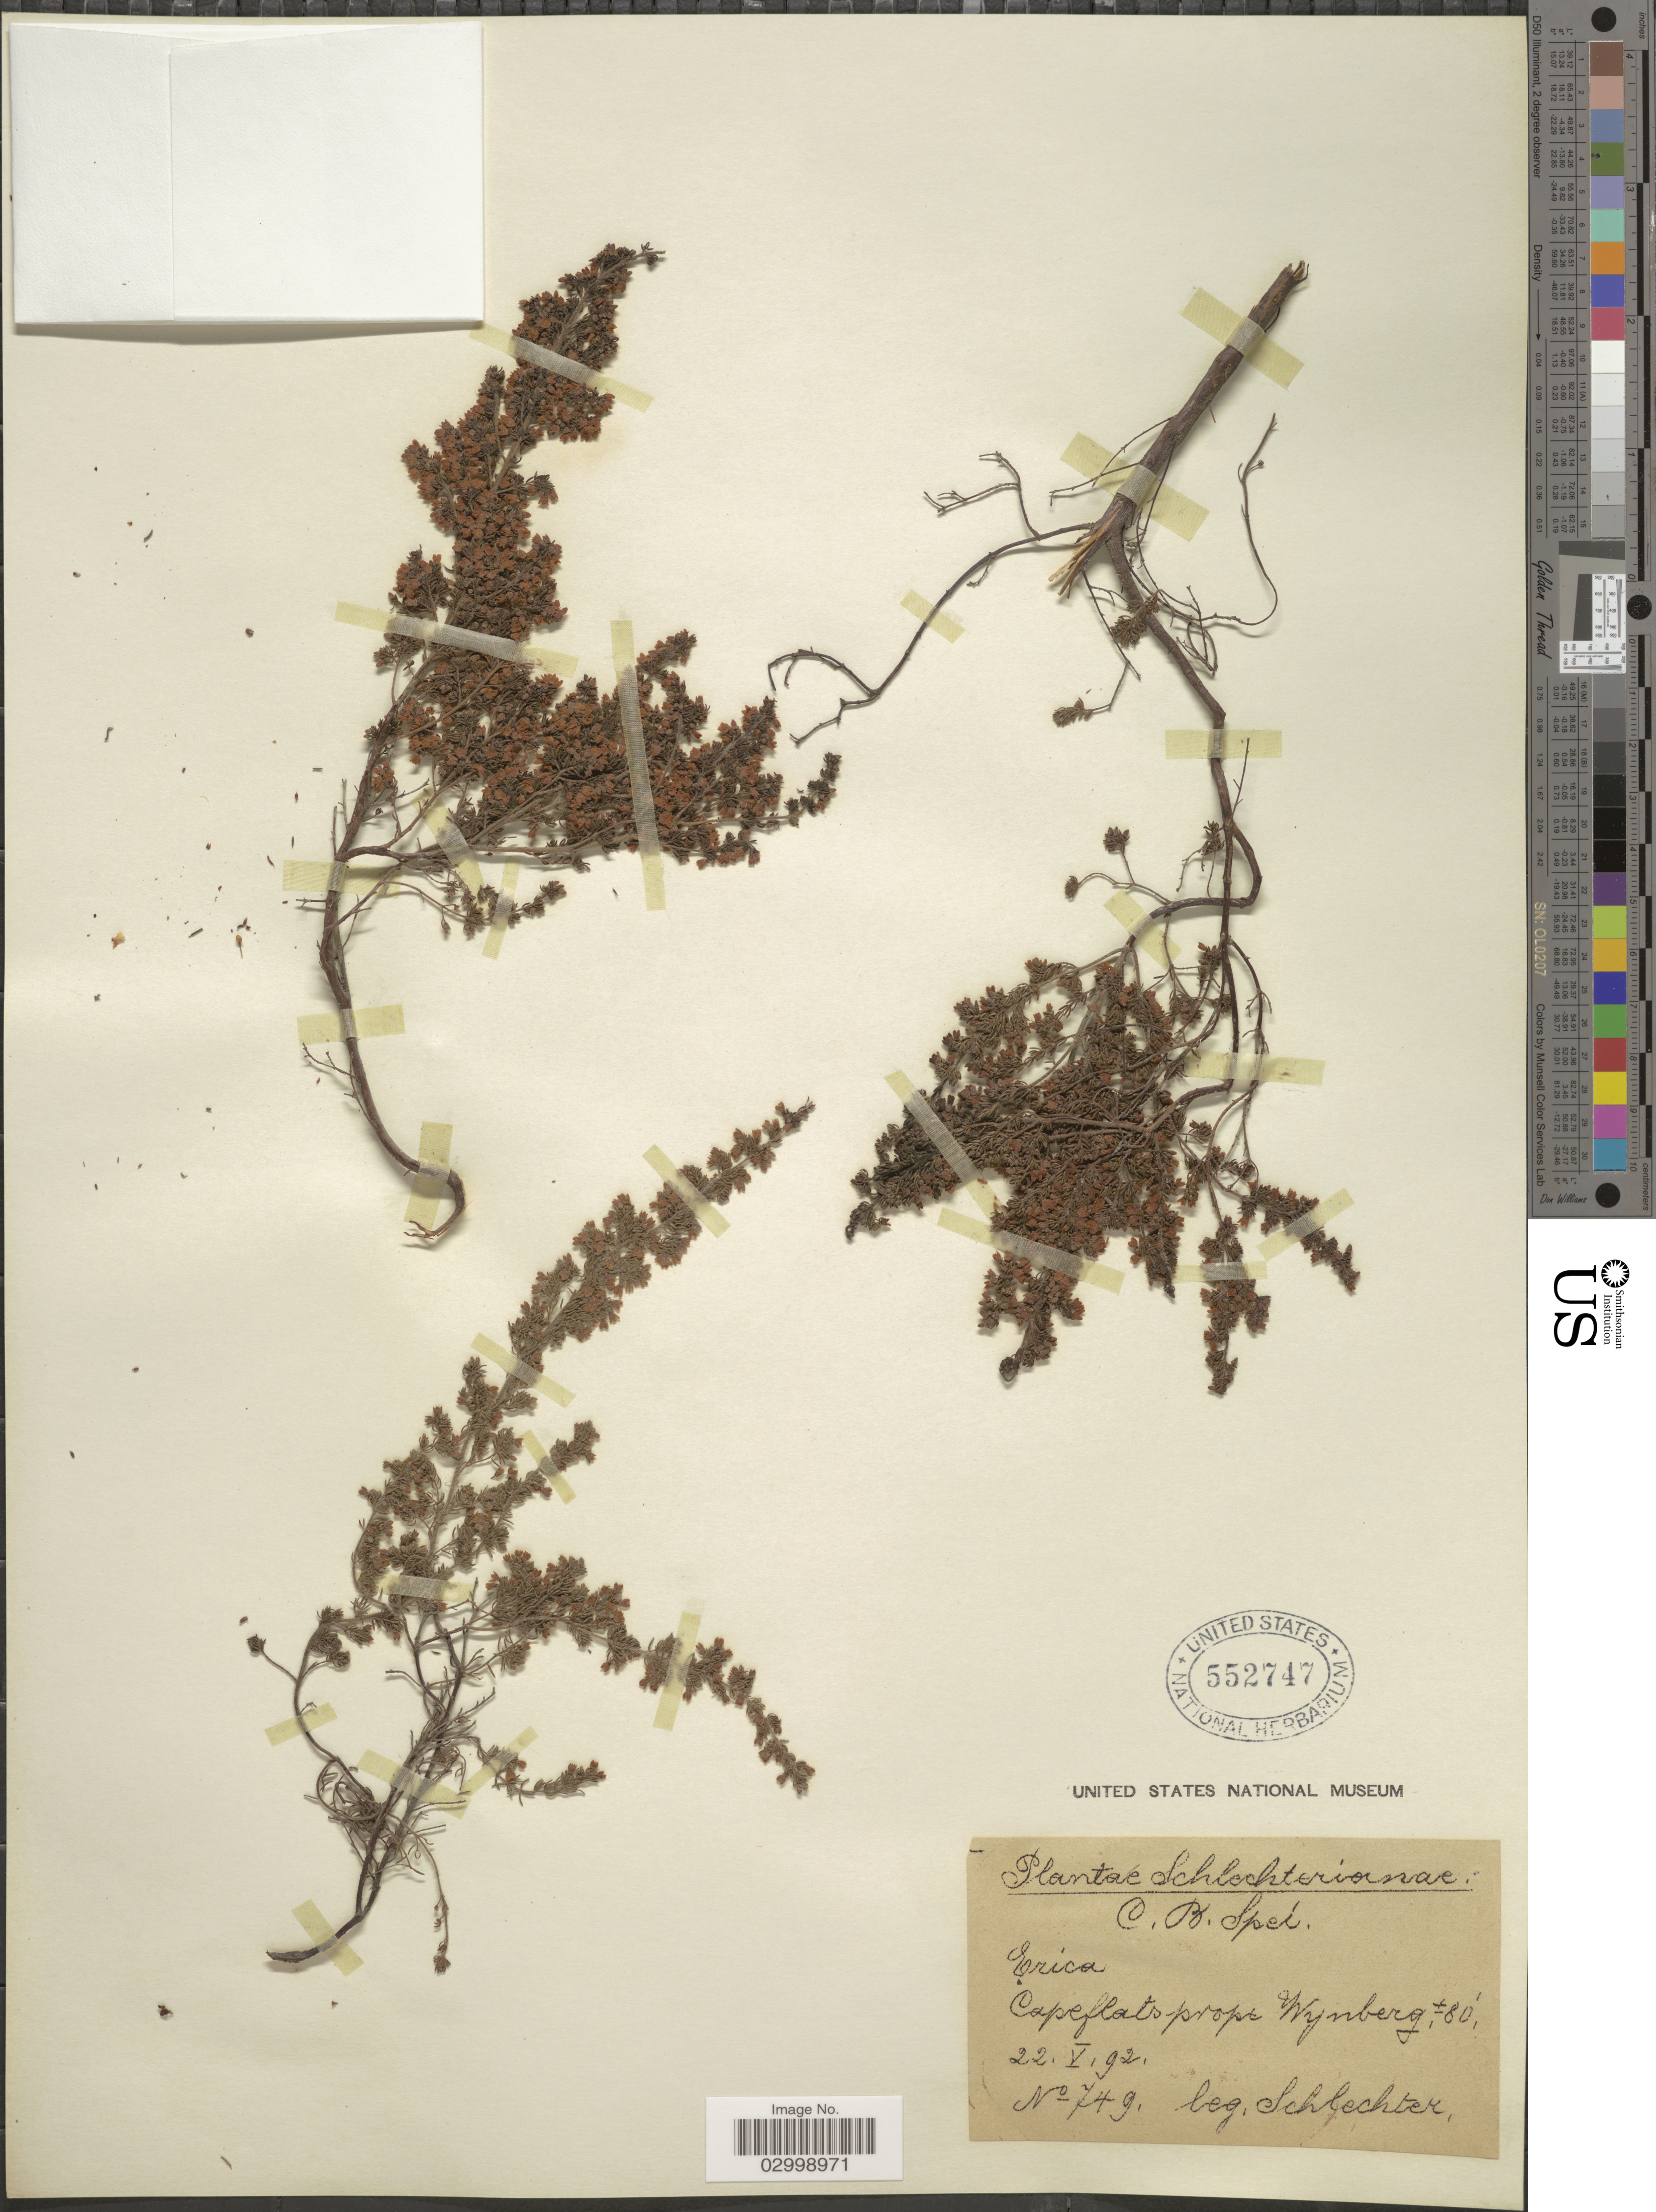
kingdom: Plantae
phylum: Tracheophyta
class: Magnoliopsida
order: Ericales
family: Ericaceae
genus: Erica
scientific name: Erica sp.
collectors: Schlechter, --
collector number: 749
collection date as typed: Transcribed d/m/y: 22/5/92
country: South Africa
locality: C. B. Spei, Capeflats prope Wynberg.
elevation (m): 24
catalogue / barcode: US 552747